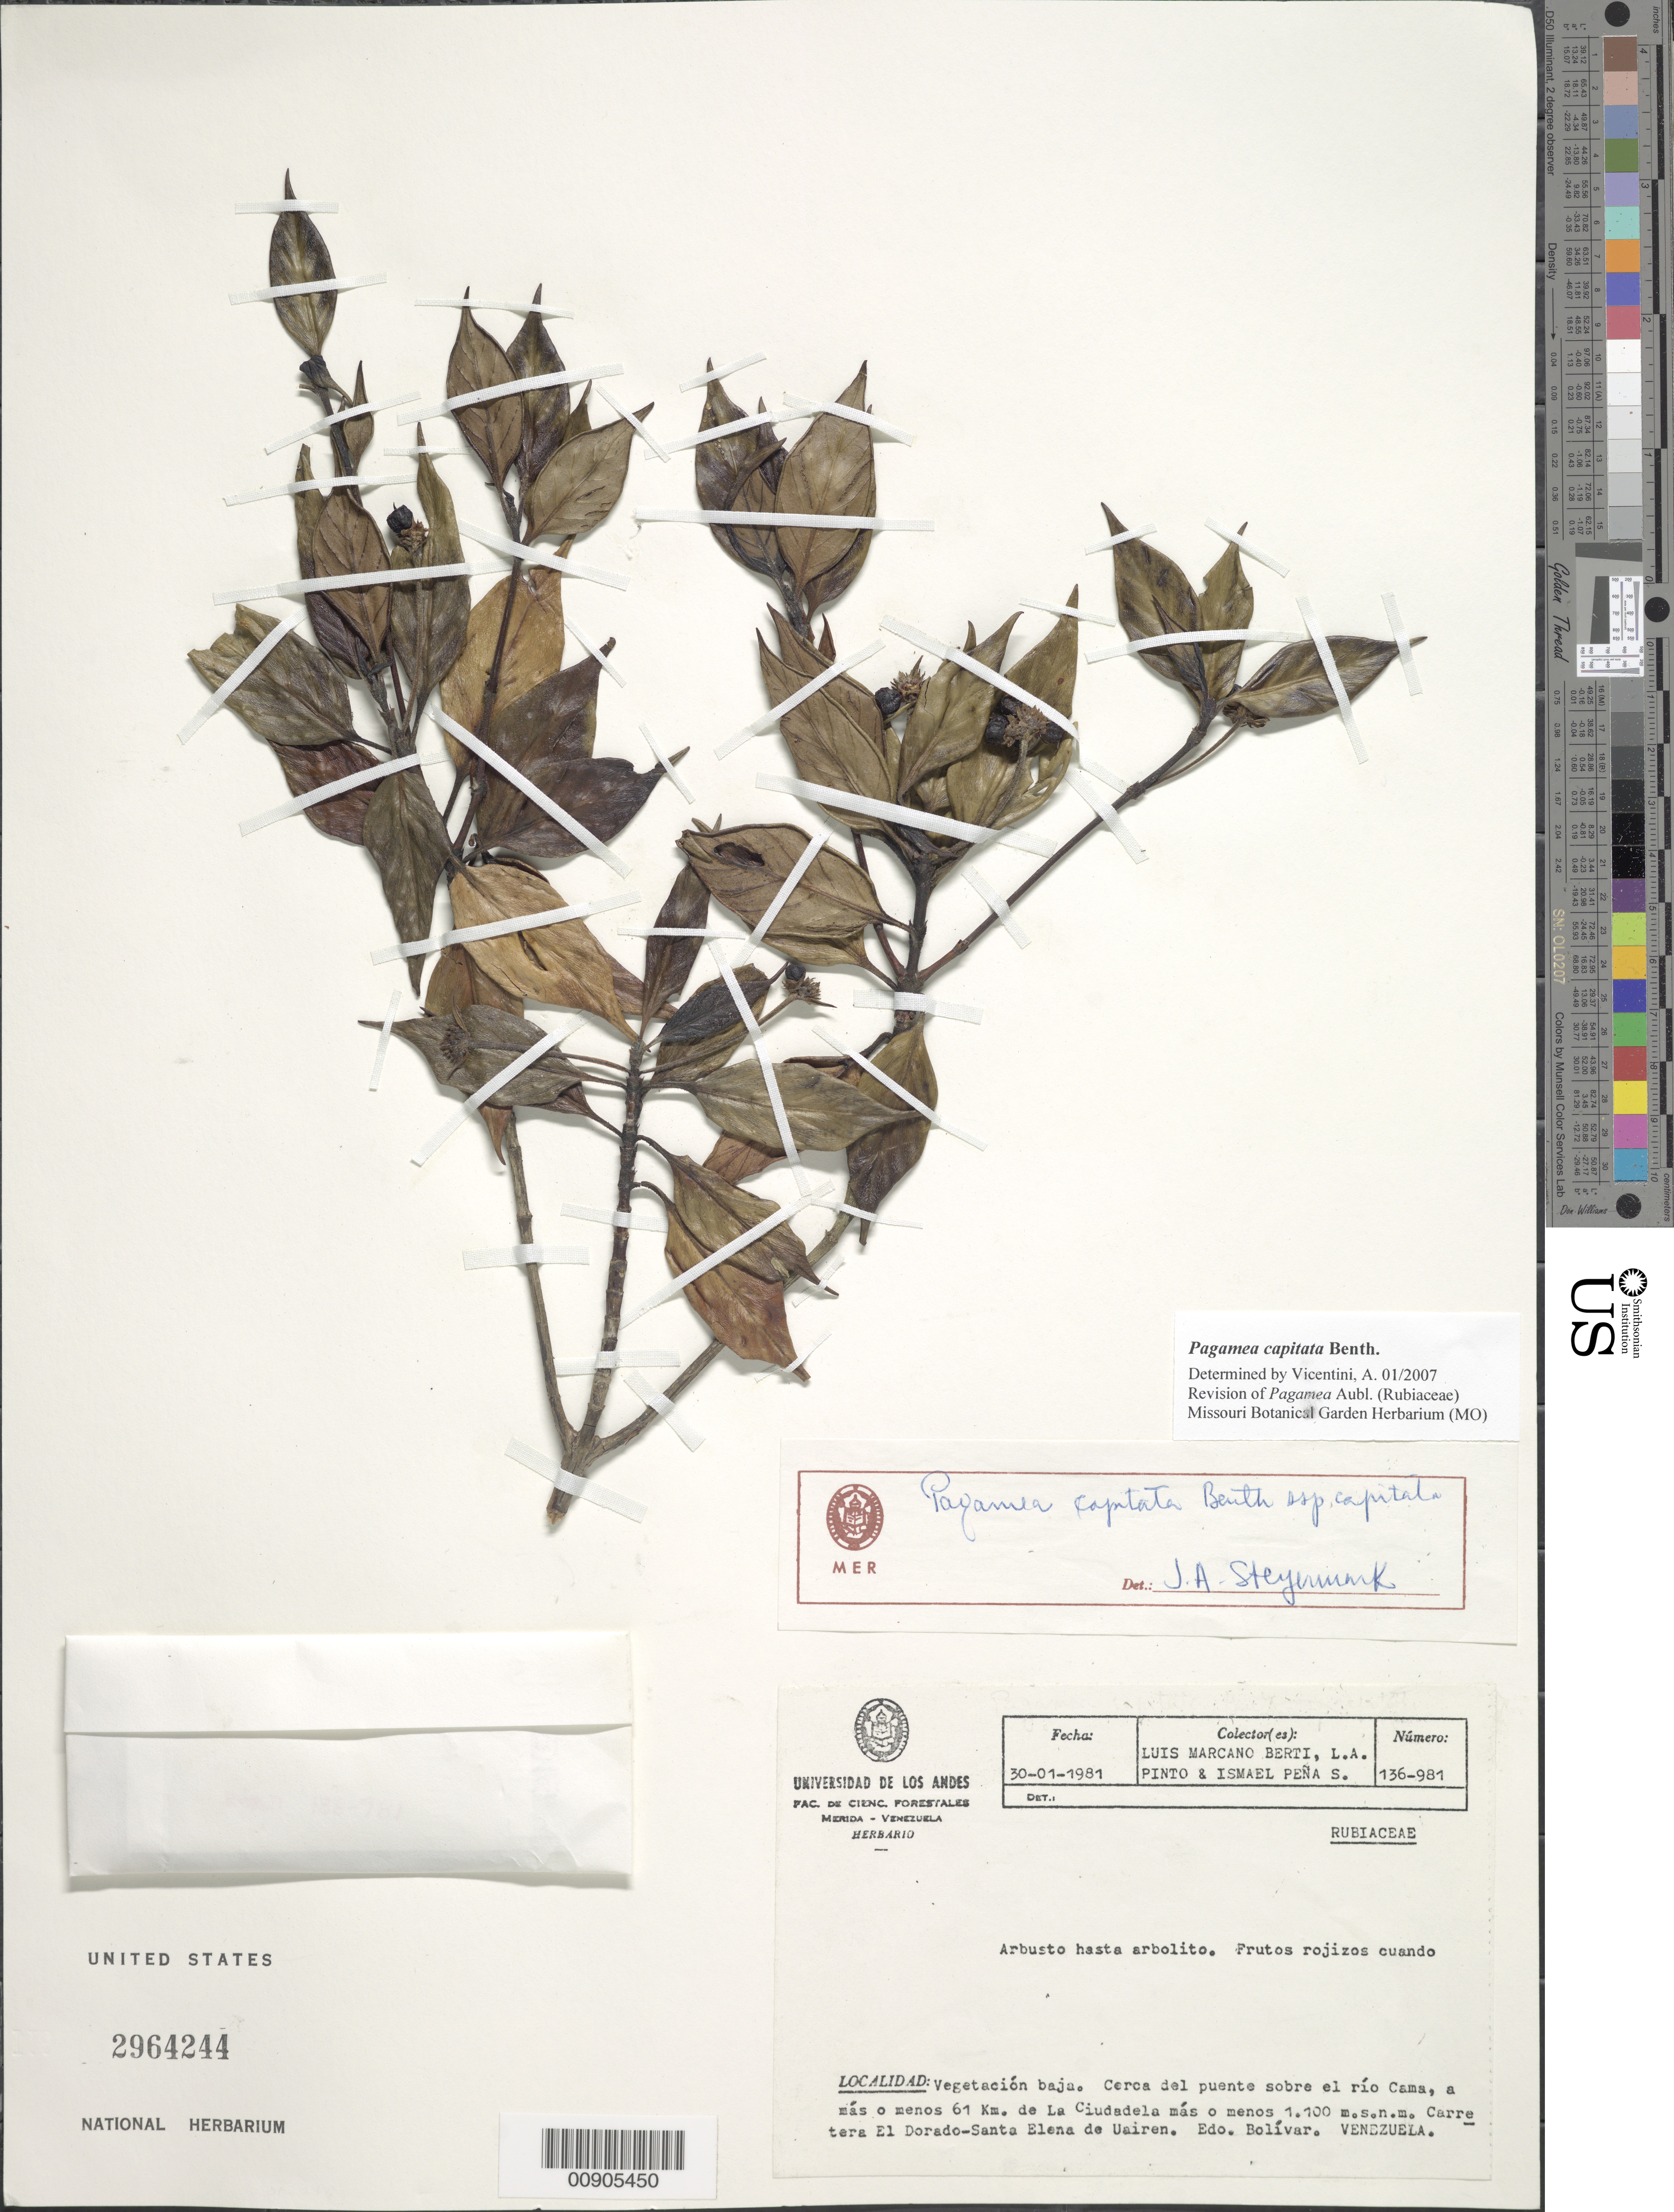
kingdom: Plantae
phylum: Tracheophyta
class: Magnoliopsida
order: Gentianales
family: Rubiaceae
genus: Pagamea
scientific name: Pagamea capitata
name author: Benth.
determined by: Vicentini, A.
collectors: L. Marcano-Berti, L. Pinto & I. Peña S.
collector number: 981 136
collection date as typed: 30-Jan-81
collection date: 1981-01-30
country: Venezuela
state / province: Bolívar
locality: Río Cama, a más o menos 61 km de La Ciudadela, carretera El Dorado-Santa Elena de Uairen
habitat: Vegetación baja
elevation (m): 1100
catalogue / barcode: US 2964244